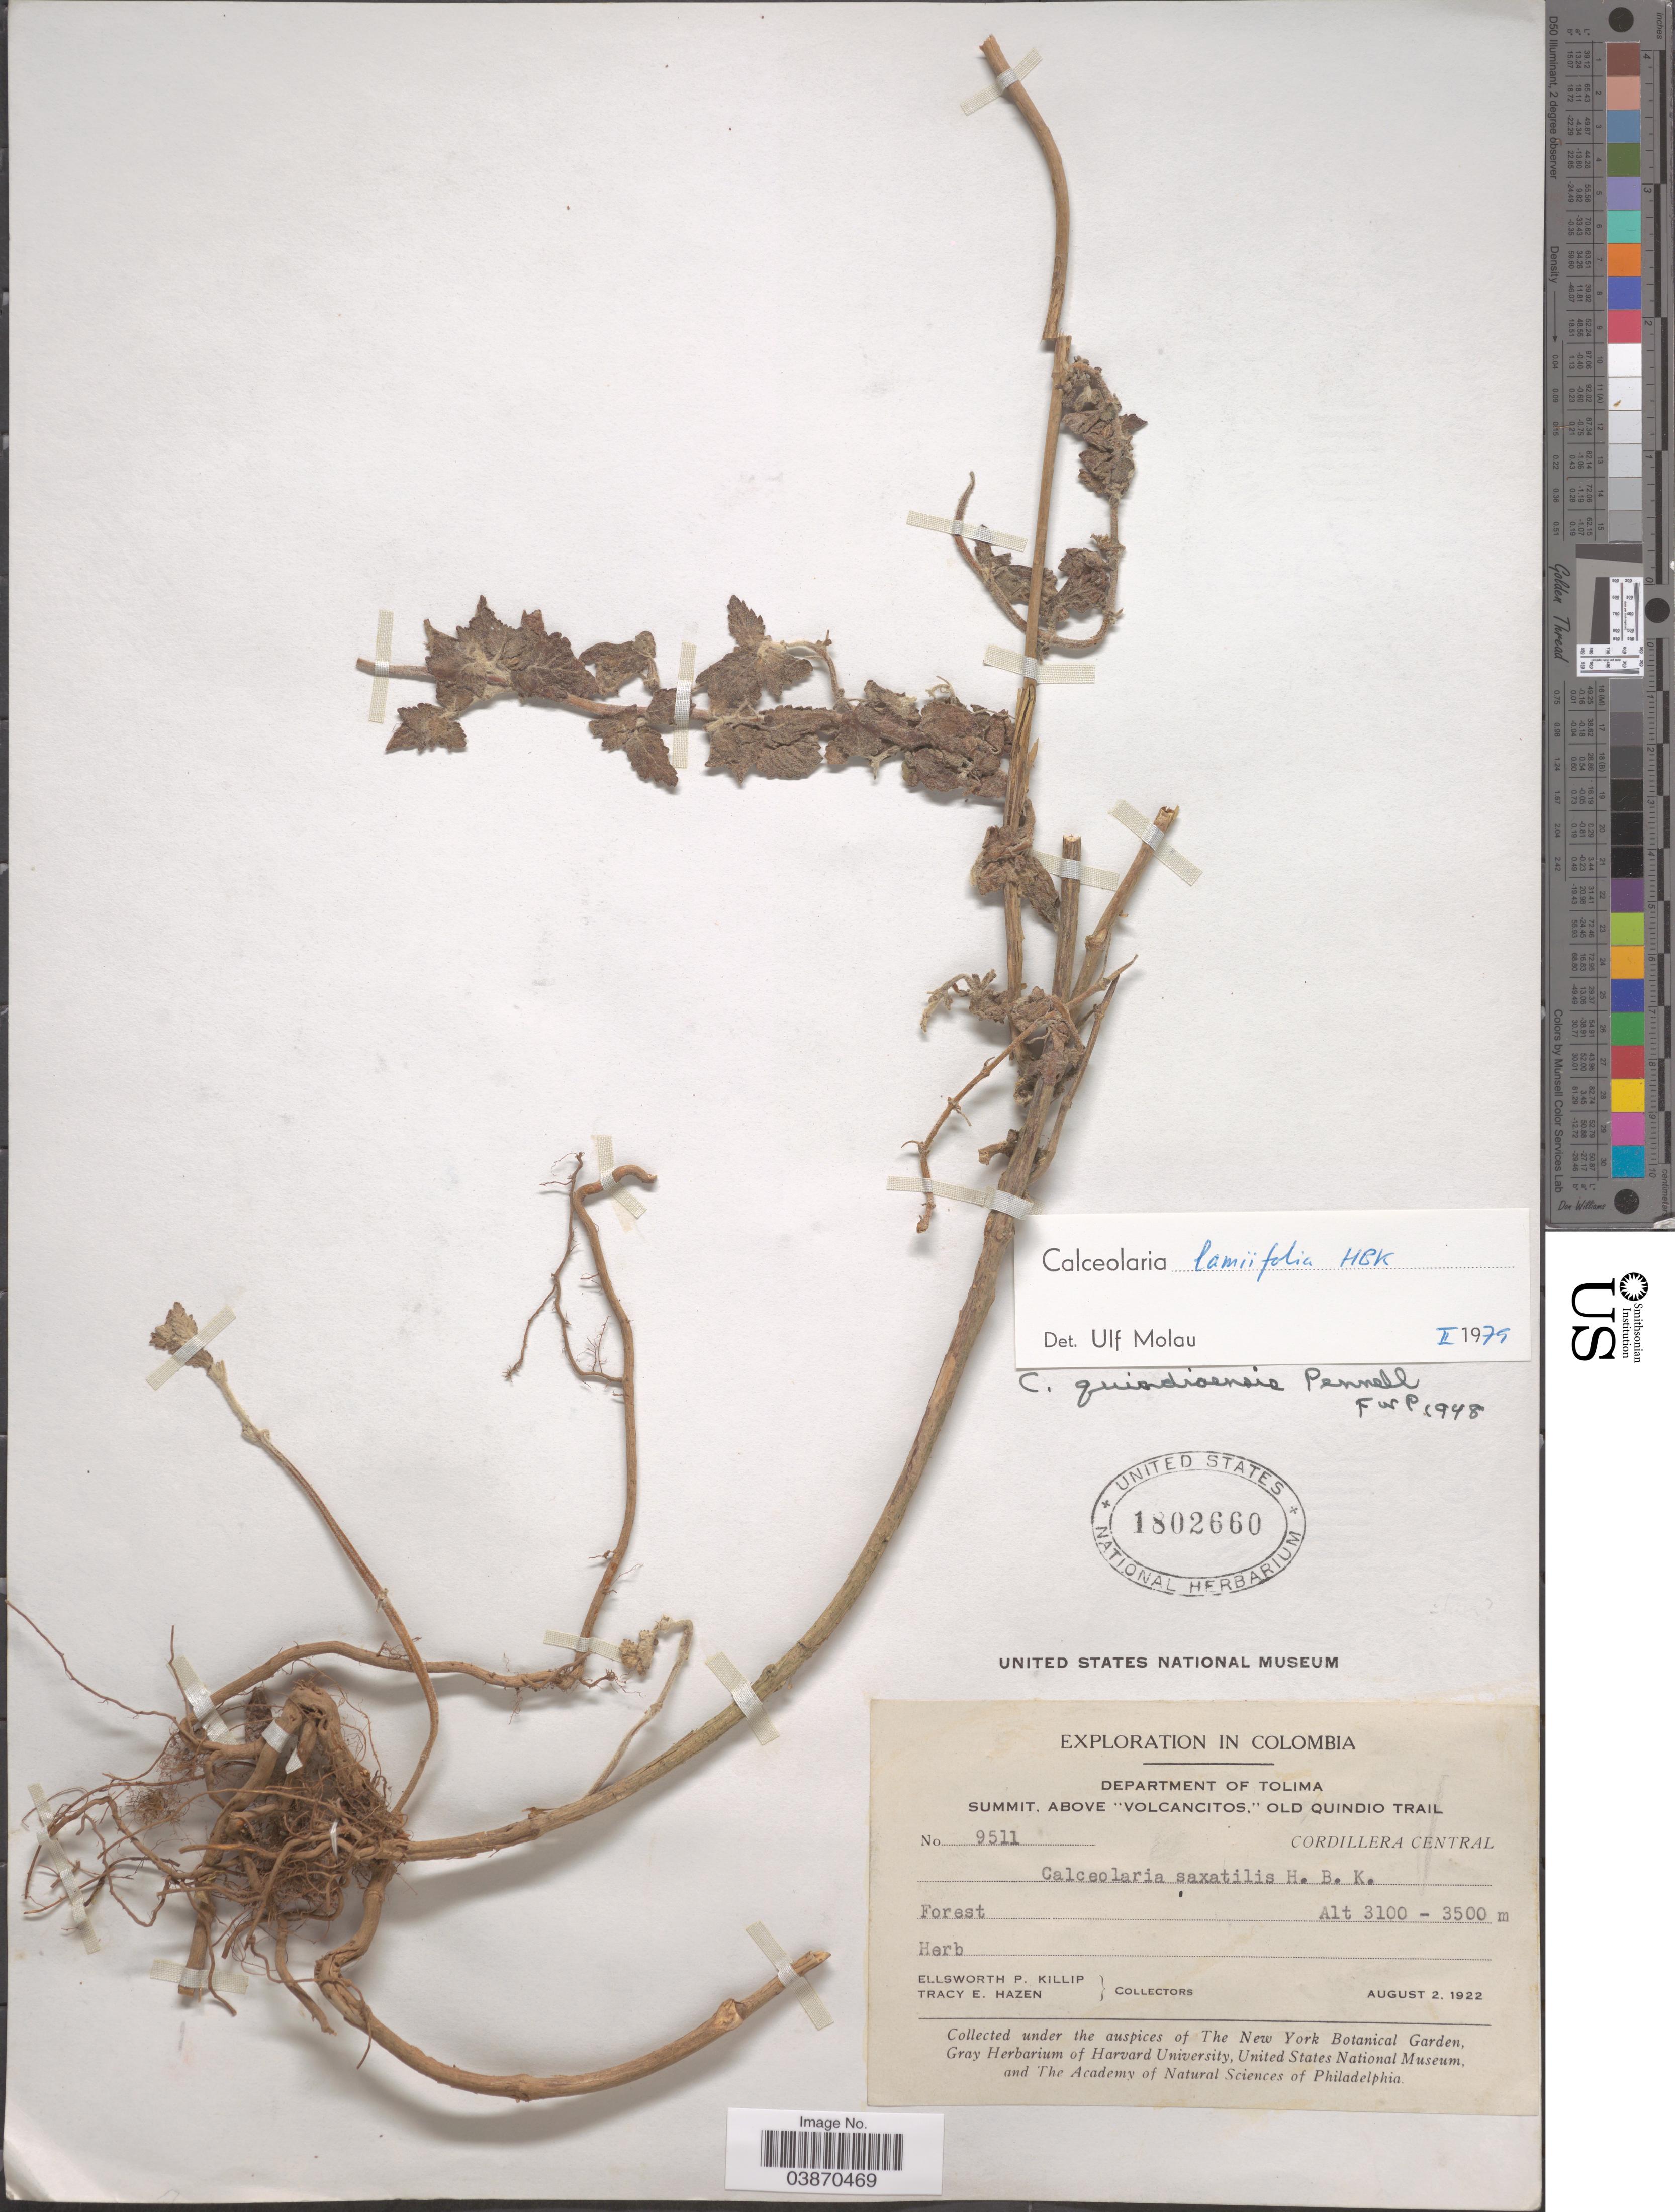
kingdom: Plantae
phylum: Tracheophyta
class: Magnoliopsida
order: Lamiales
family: Calceolariaceae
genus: Calceolaria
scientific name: Calceolaria lamiifolia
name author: Kunth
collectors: F. W. Pennell & T. E. Hazen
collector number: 9511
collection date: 1922-08-02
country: Colombia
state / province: Tolima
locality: Department of Tolima, Summit, above 'Volcancitos,' Old Quindio Trail. Cordillera Central.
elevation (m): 3100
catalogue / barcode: US 1802660